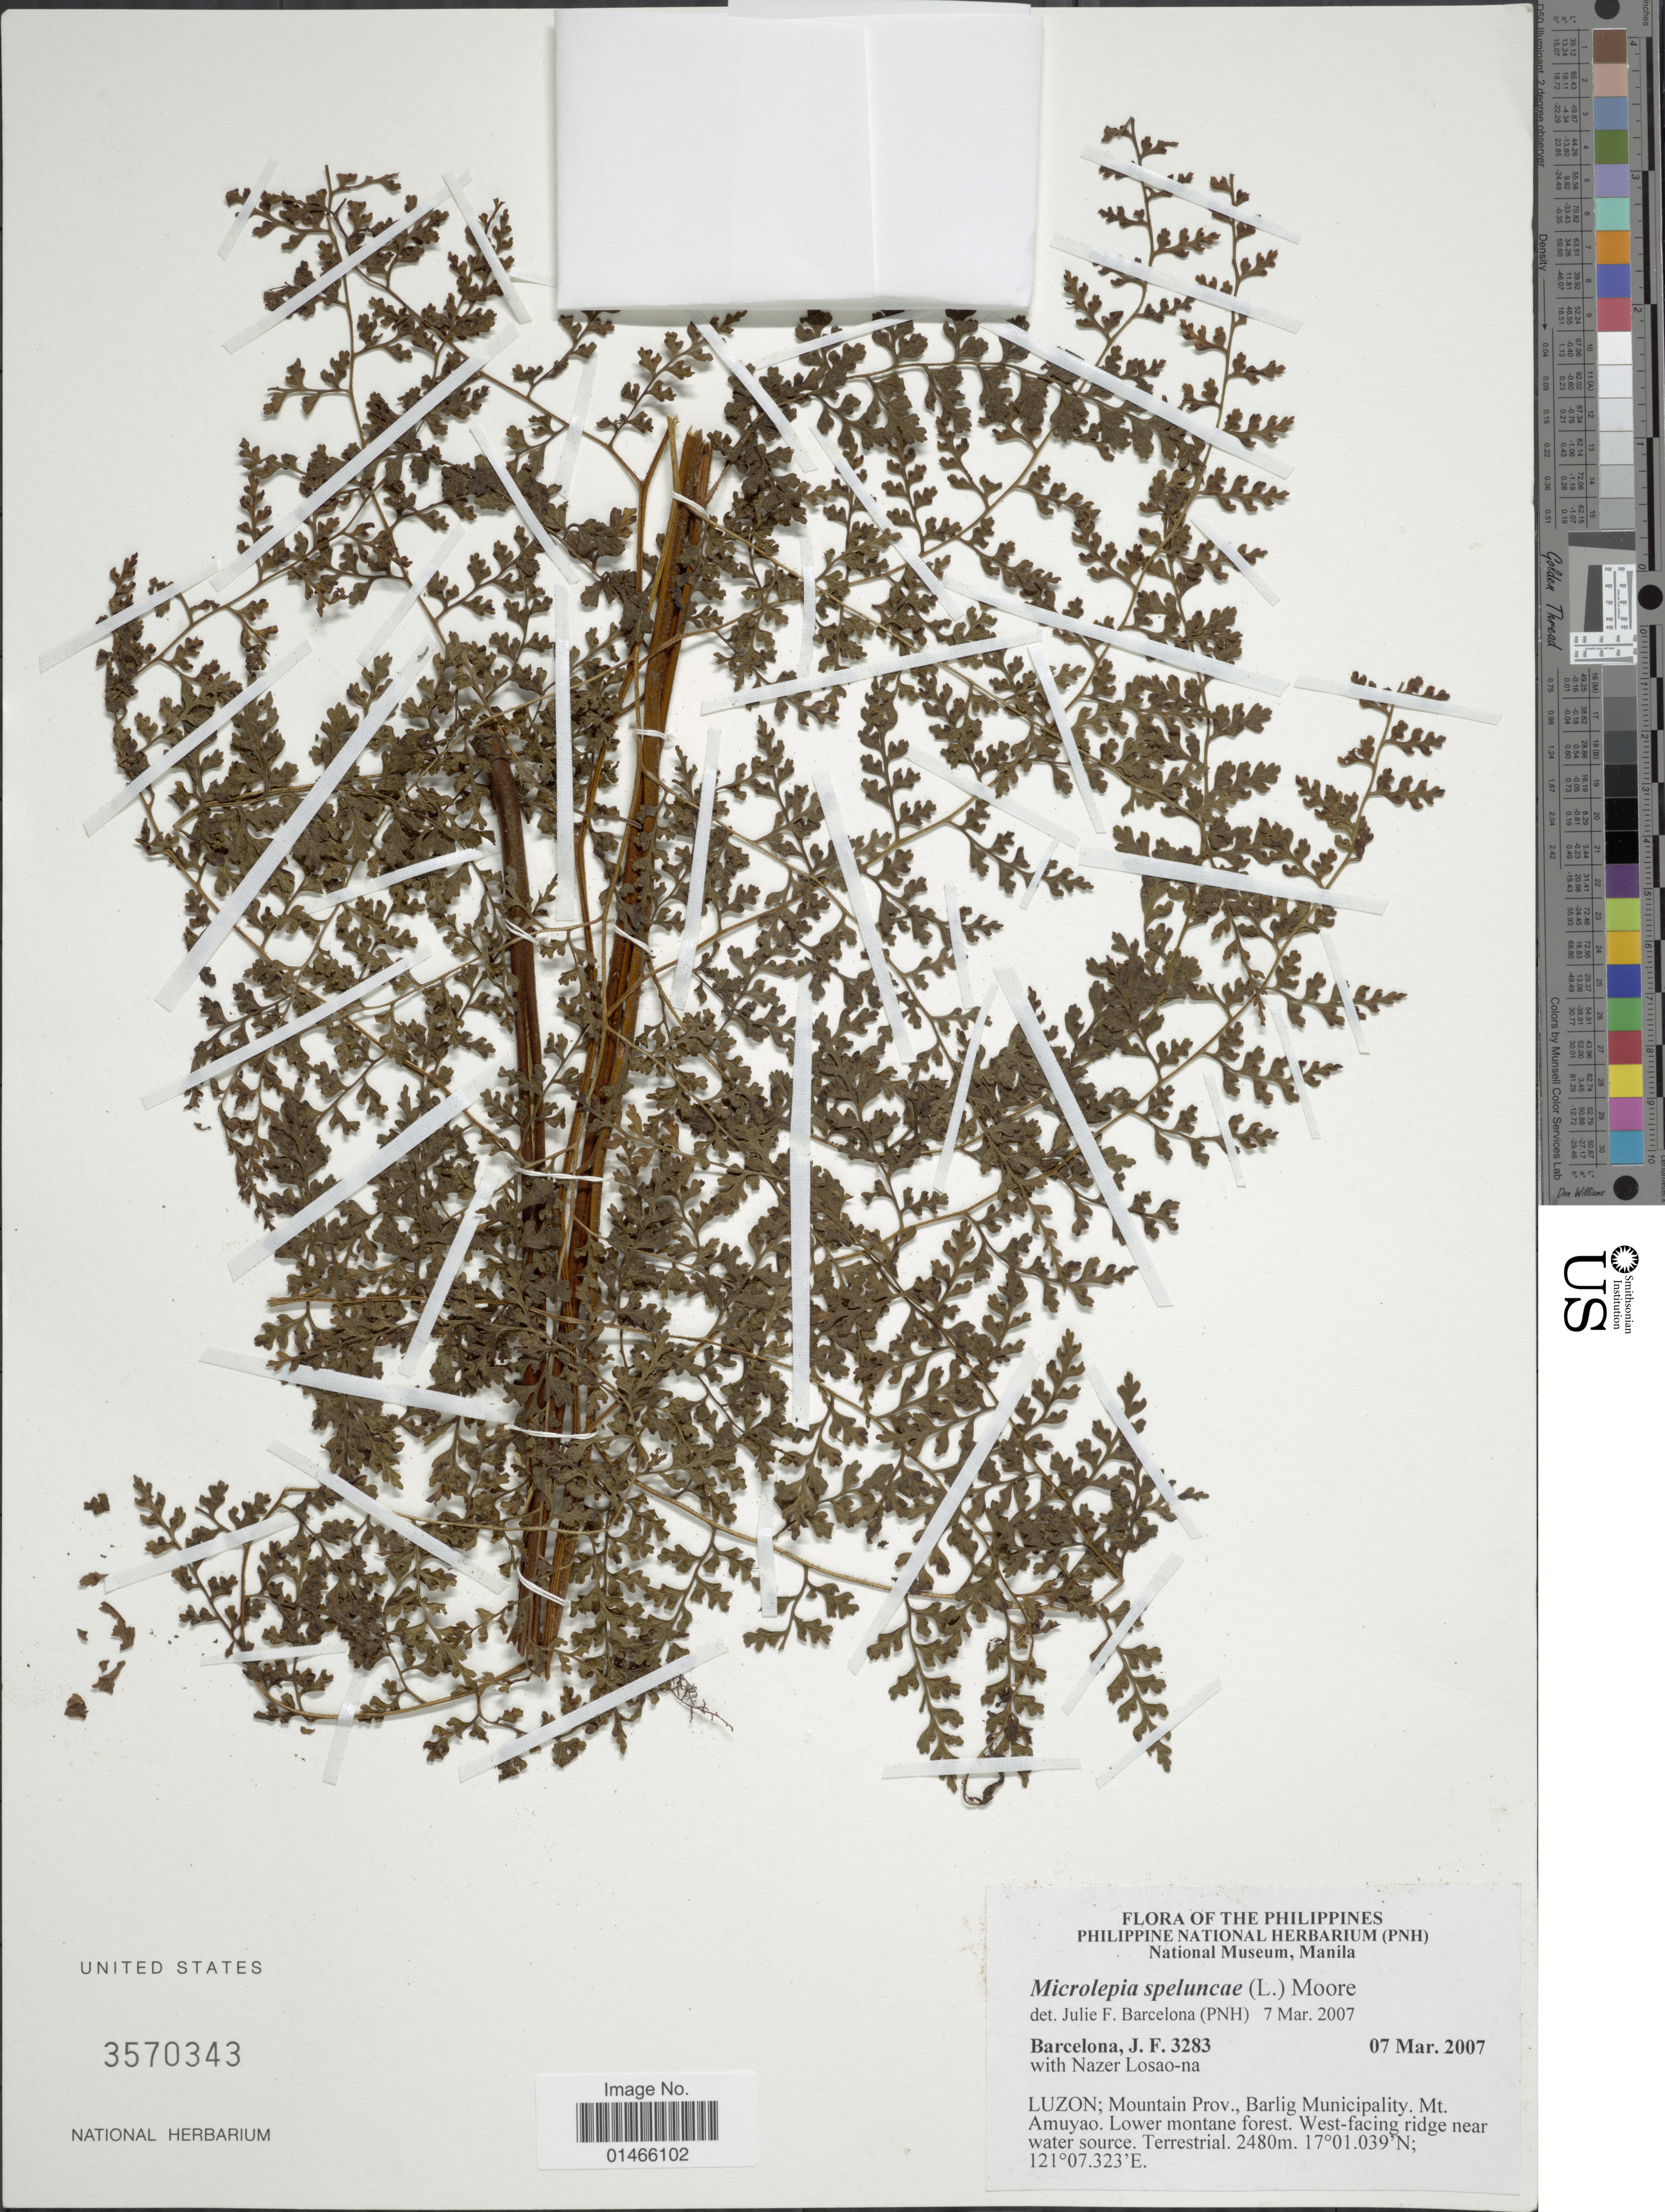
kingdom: Plantae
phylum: Tracheophyta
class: Polypodiopsida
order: Polypodiales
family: Dennstaedtiaceae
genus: Microlepia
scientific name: Microlepia speluncae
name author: (L.) T. Moore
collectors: J. F. Barcelona & N. Losao-na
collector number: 3283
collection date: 2007-03-07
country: Philippines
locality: Luzon: Mountain Prov., Barlig Municipality, Mt. Amuyao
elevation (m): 2480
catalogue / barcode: US 3570343